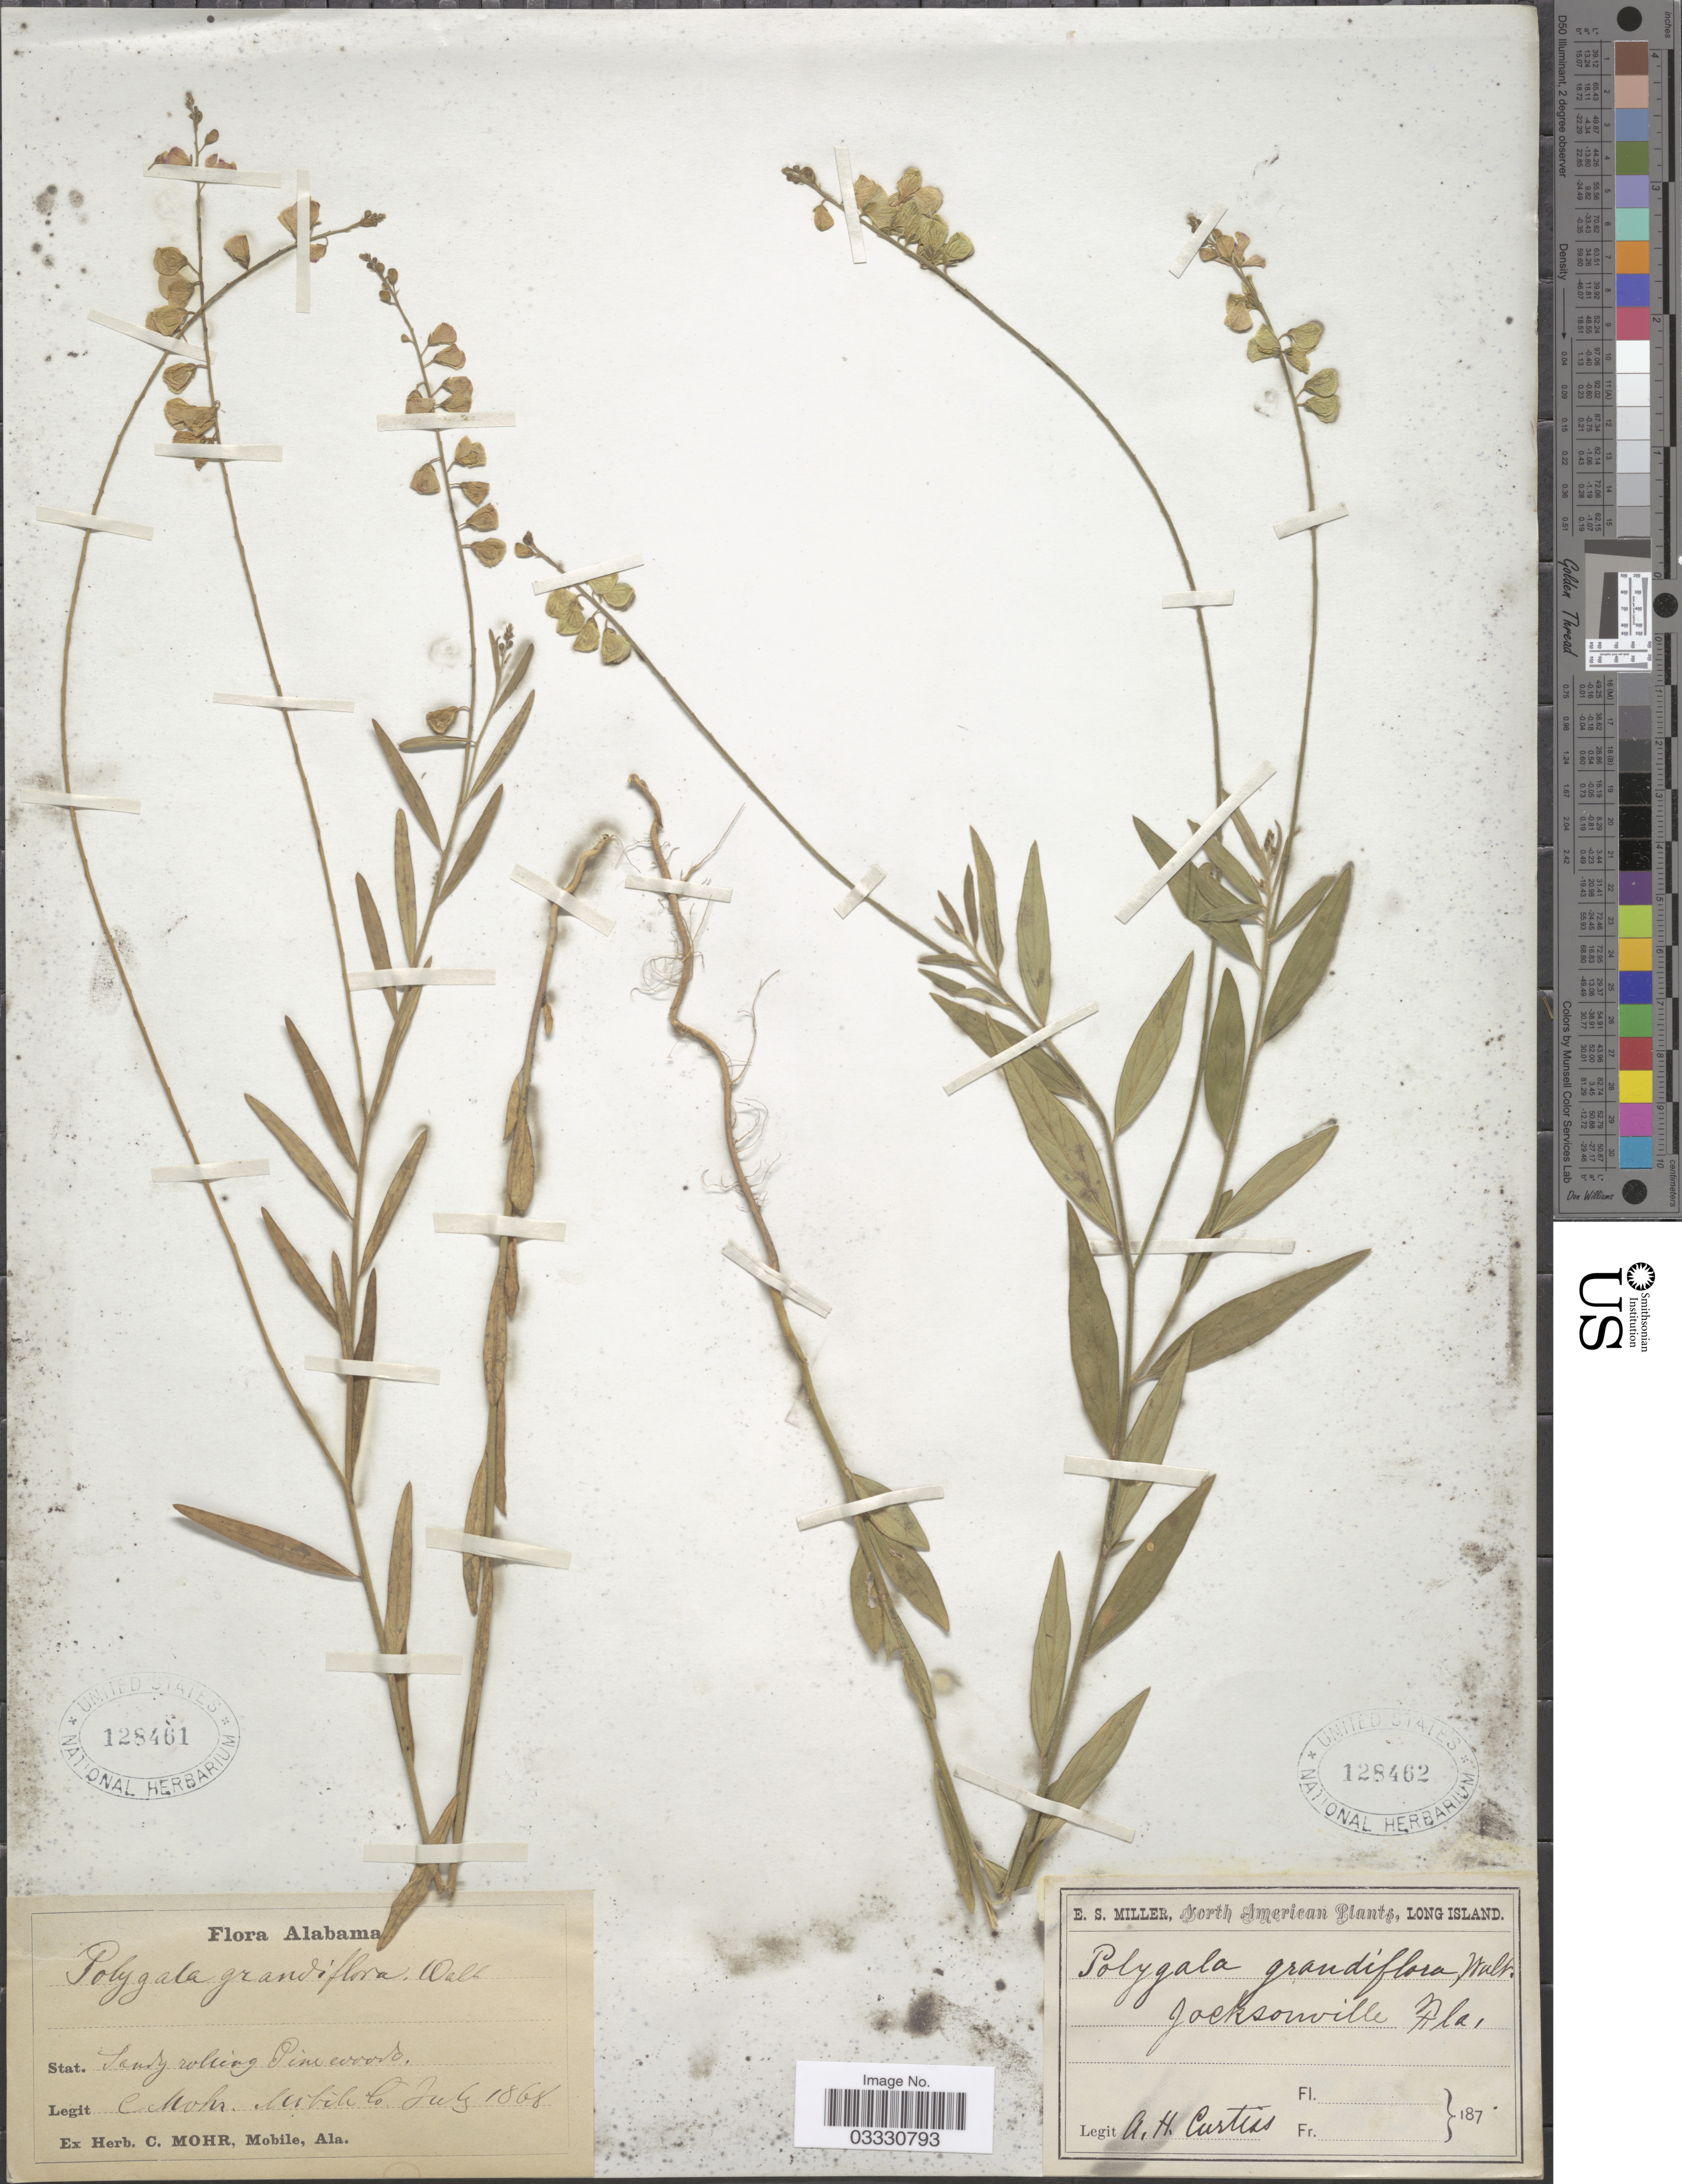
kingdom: Plantae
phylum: Tracheophyta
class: Magnoliopsida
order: Fabales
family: Polygalaceae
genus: Asemeia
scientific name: Asemeia grandiflora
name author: (Walter) Small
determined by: Strong, Mark T., (BOT), Smithsonian Institution - National Museum of Natural History (UNITED STATES)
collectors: C. T. Mohr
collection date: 1868-07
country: United States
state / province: Alabama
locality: Mobile Co.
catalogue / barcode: US 128461